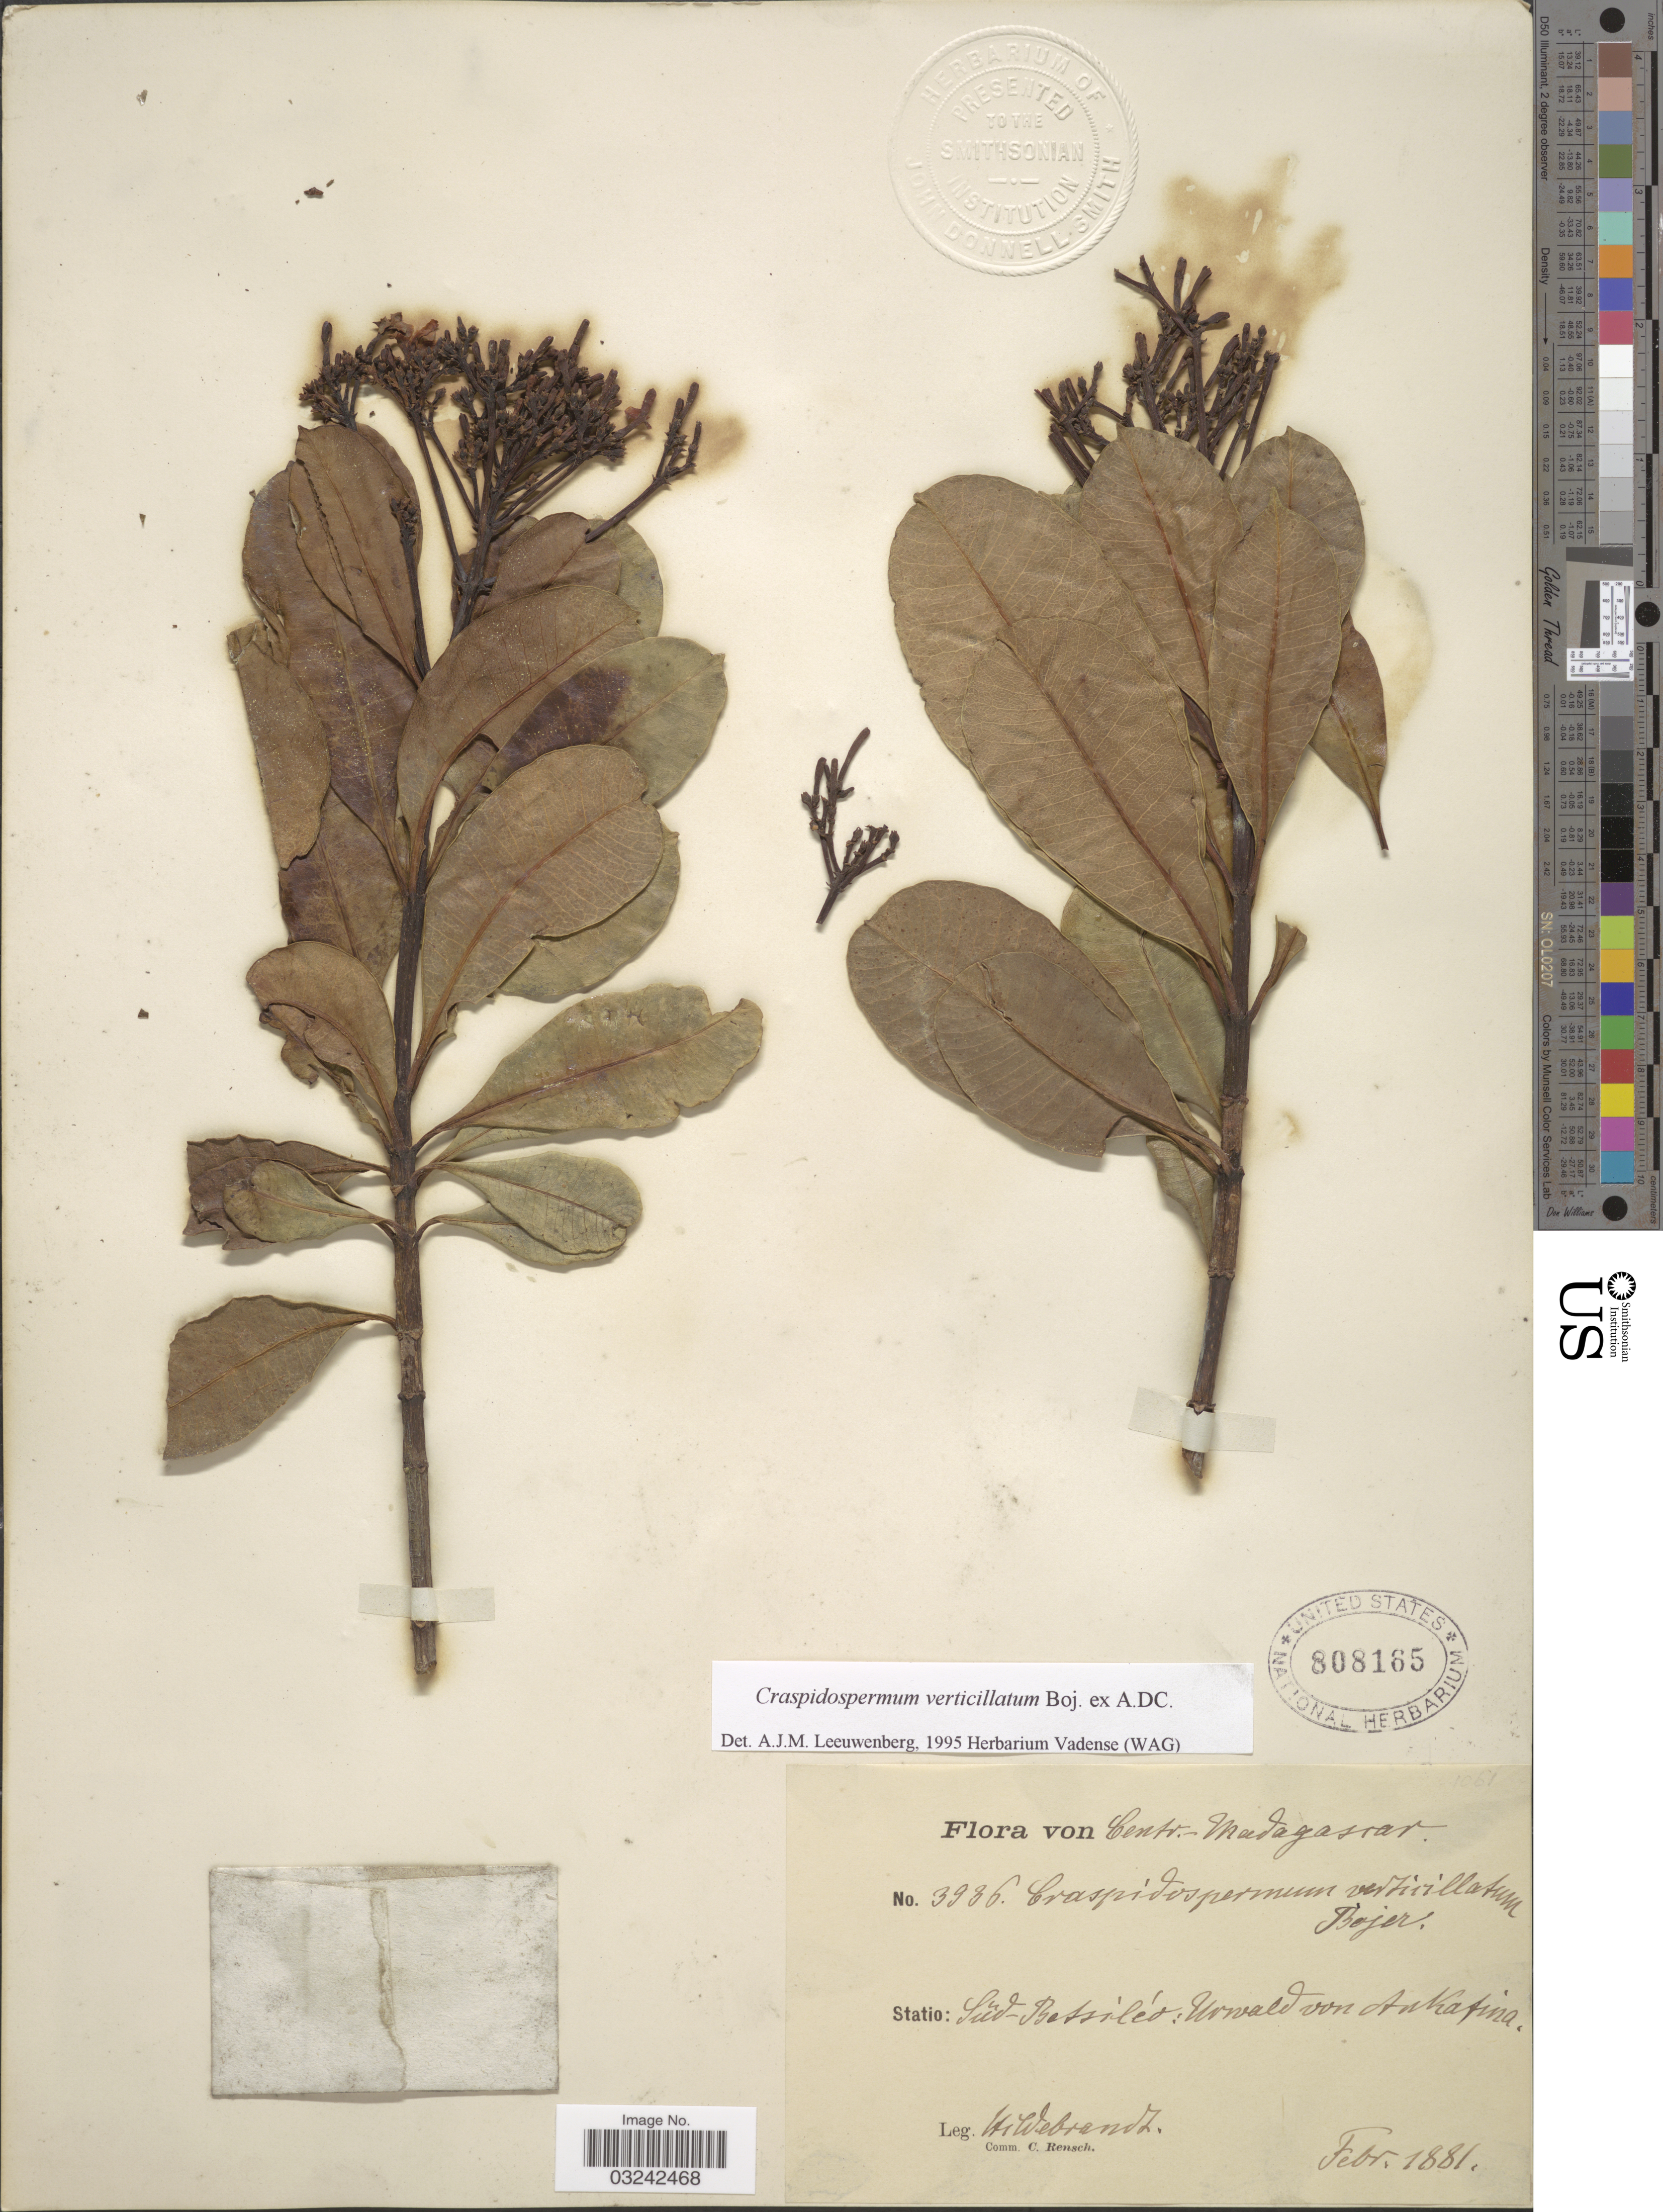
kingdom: Plantae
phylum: Tracheophyta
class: Magnoliopsida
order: Gentianales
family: Apocynaceae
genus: Craspidospermum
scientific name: Craspidospermum verticillatum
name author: Bojer ex A. DC.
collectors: A. Webrandt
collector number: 3936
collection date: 1881-02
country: Madagascar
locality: Centr. - Madagascar. Statio: Süd-Bessiléo: Norwald von Ankafina.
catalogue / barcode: US 808165